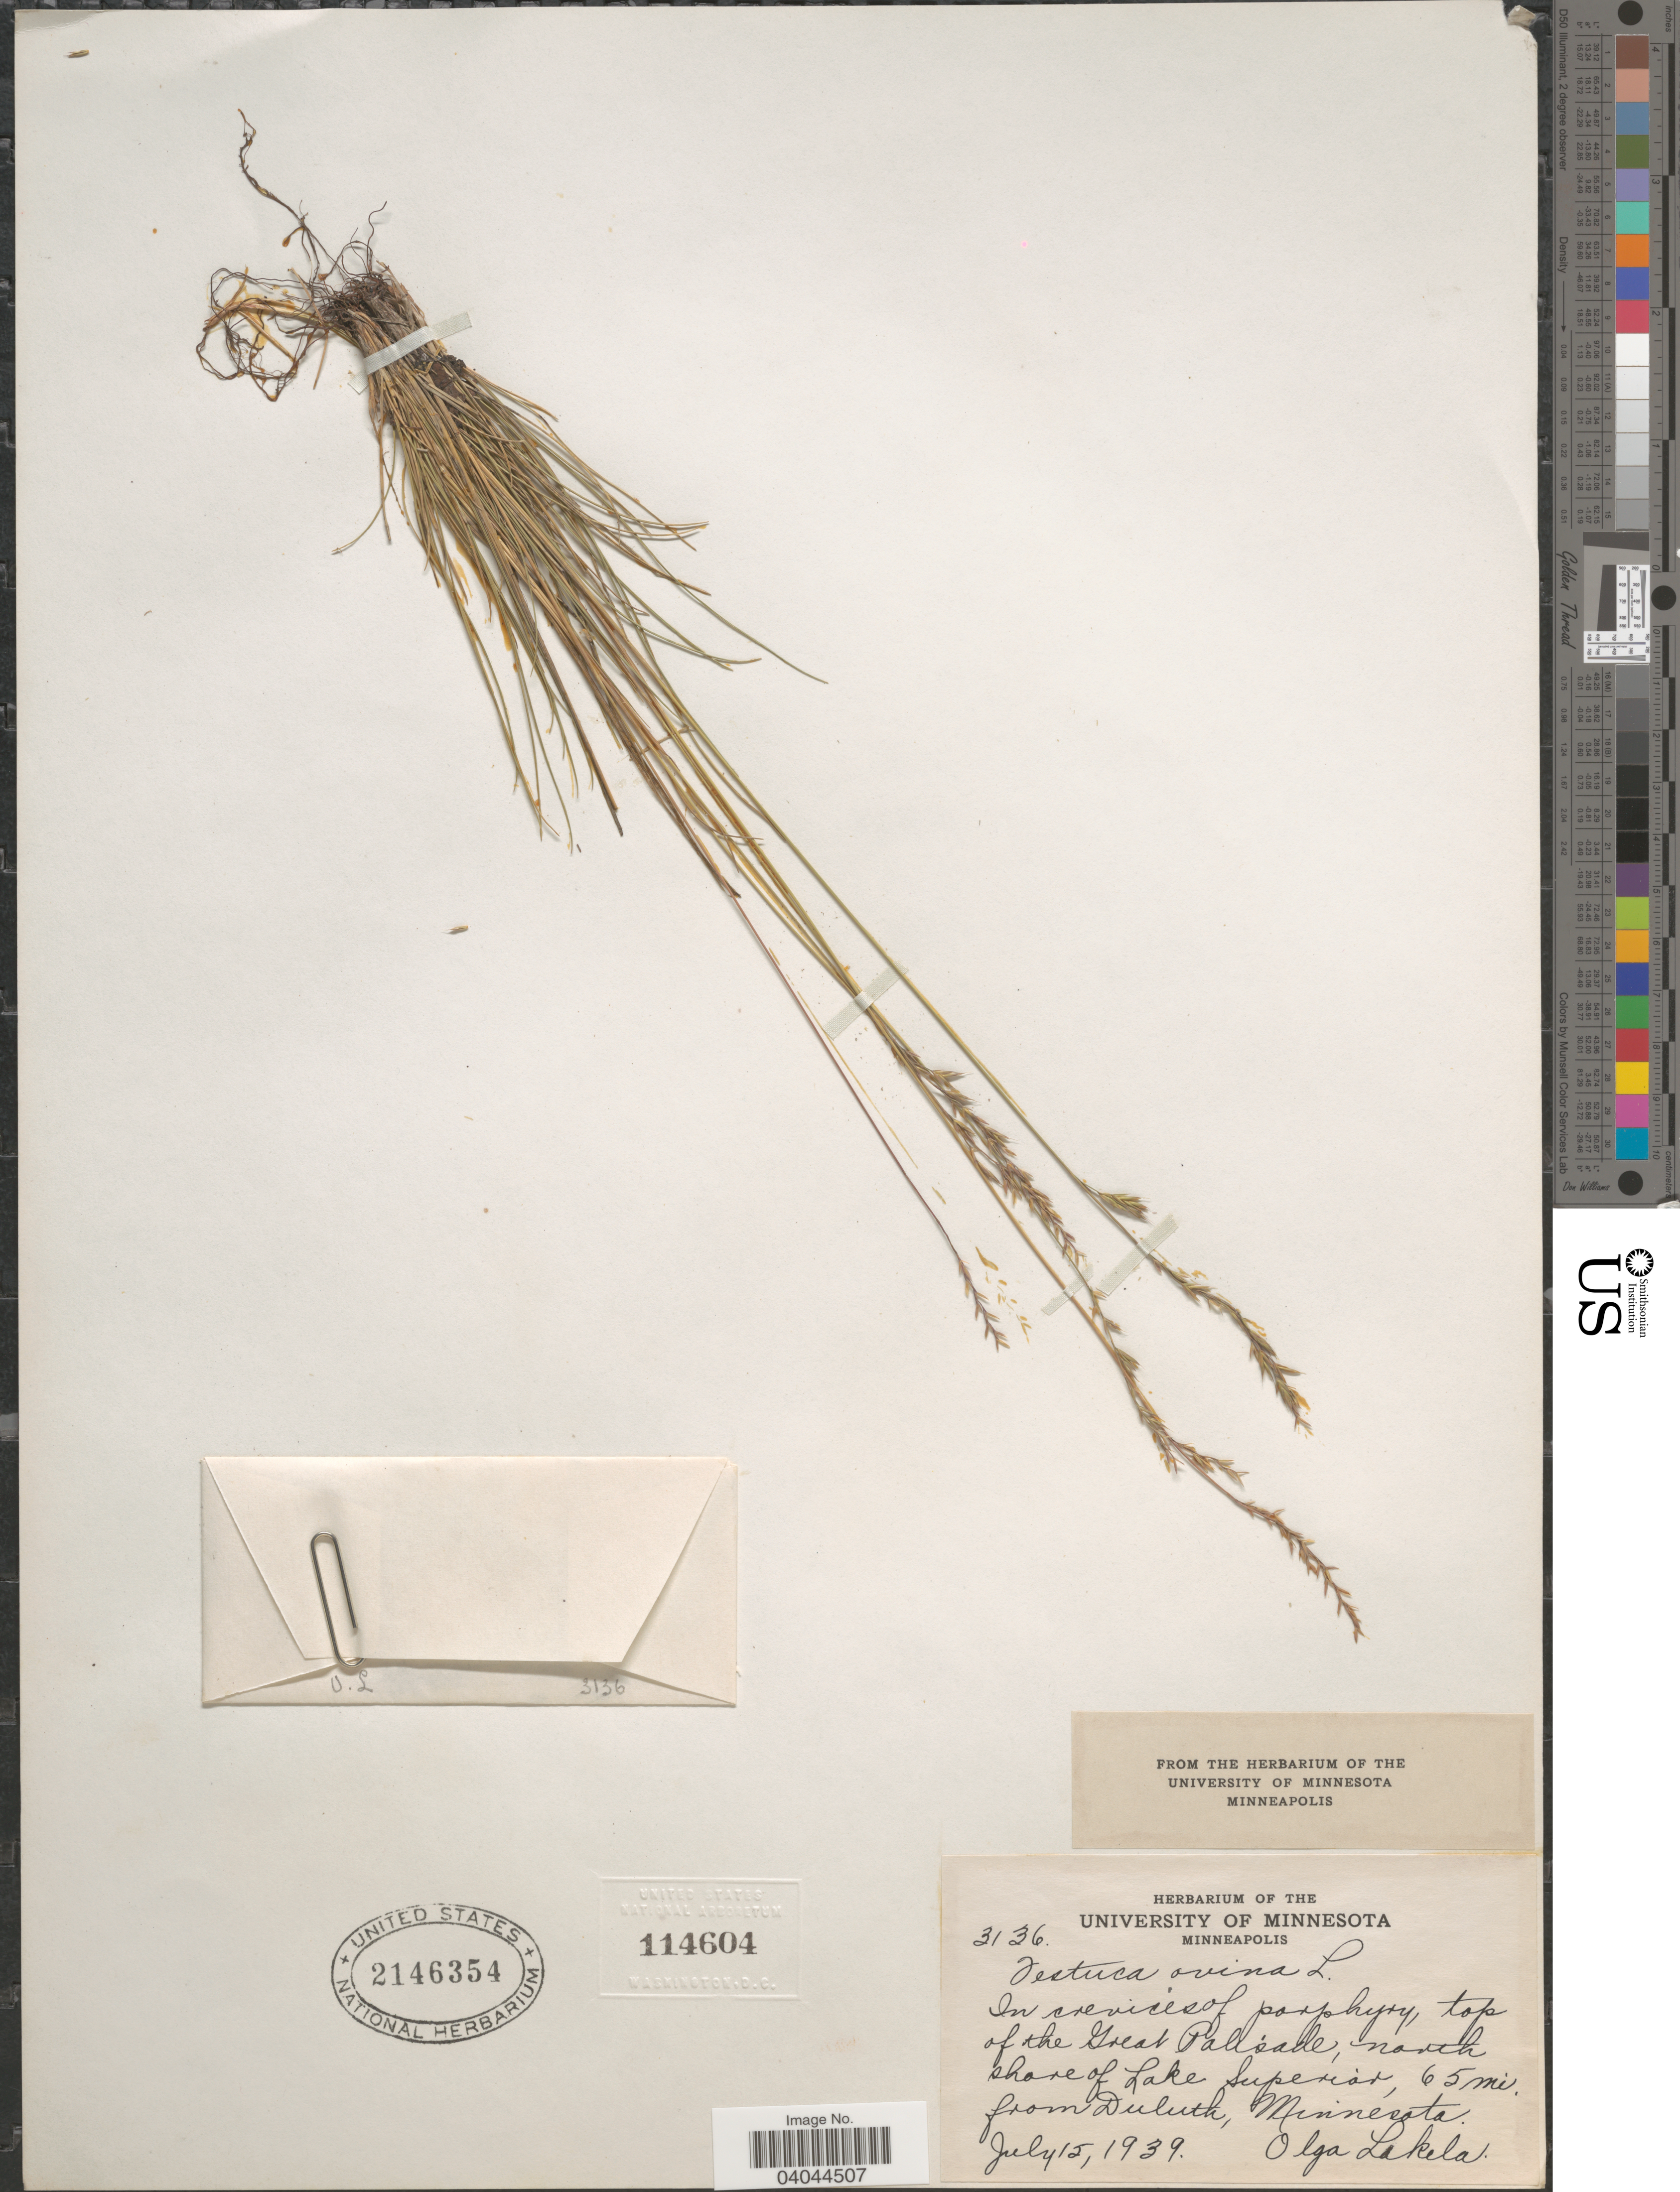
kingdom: Plantae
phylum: Tracheophyta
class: Liliopsida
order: Poales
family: Poaceae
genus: Festuca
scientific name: Festuca ovina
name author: L.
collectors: O. K. Lakela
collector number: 3136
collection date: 1939-07-15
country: United States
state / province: Minnesota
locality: Top of the Great Palisade, north shore of Lake Superior, 65 mi. from Duluth.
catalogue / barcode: US 2146354